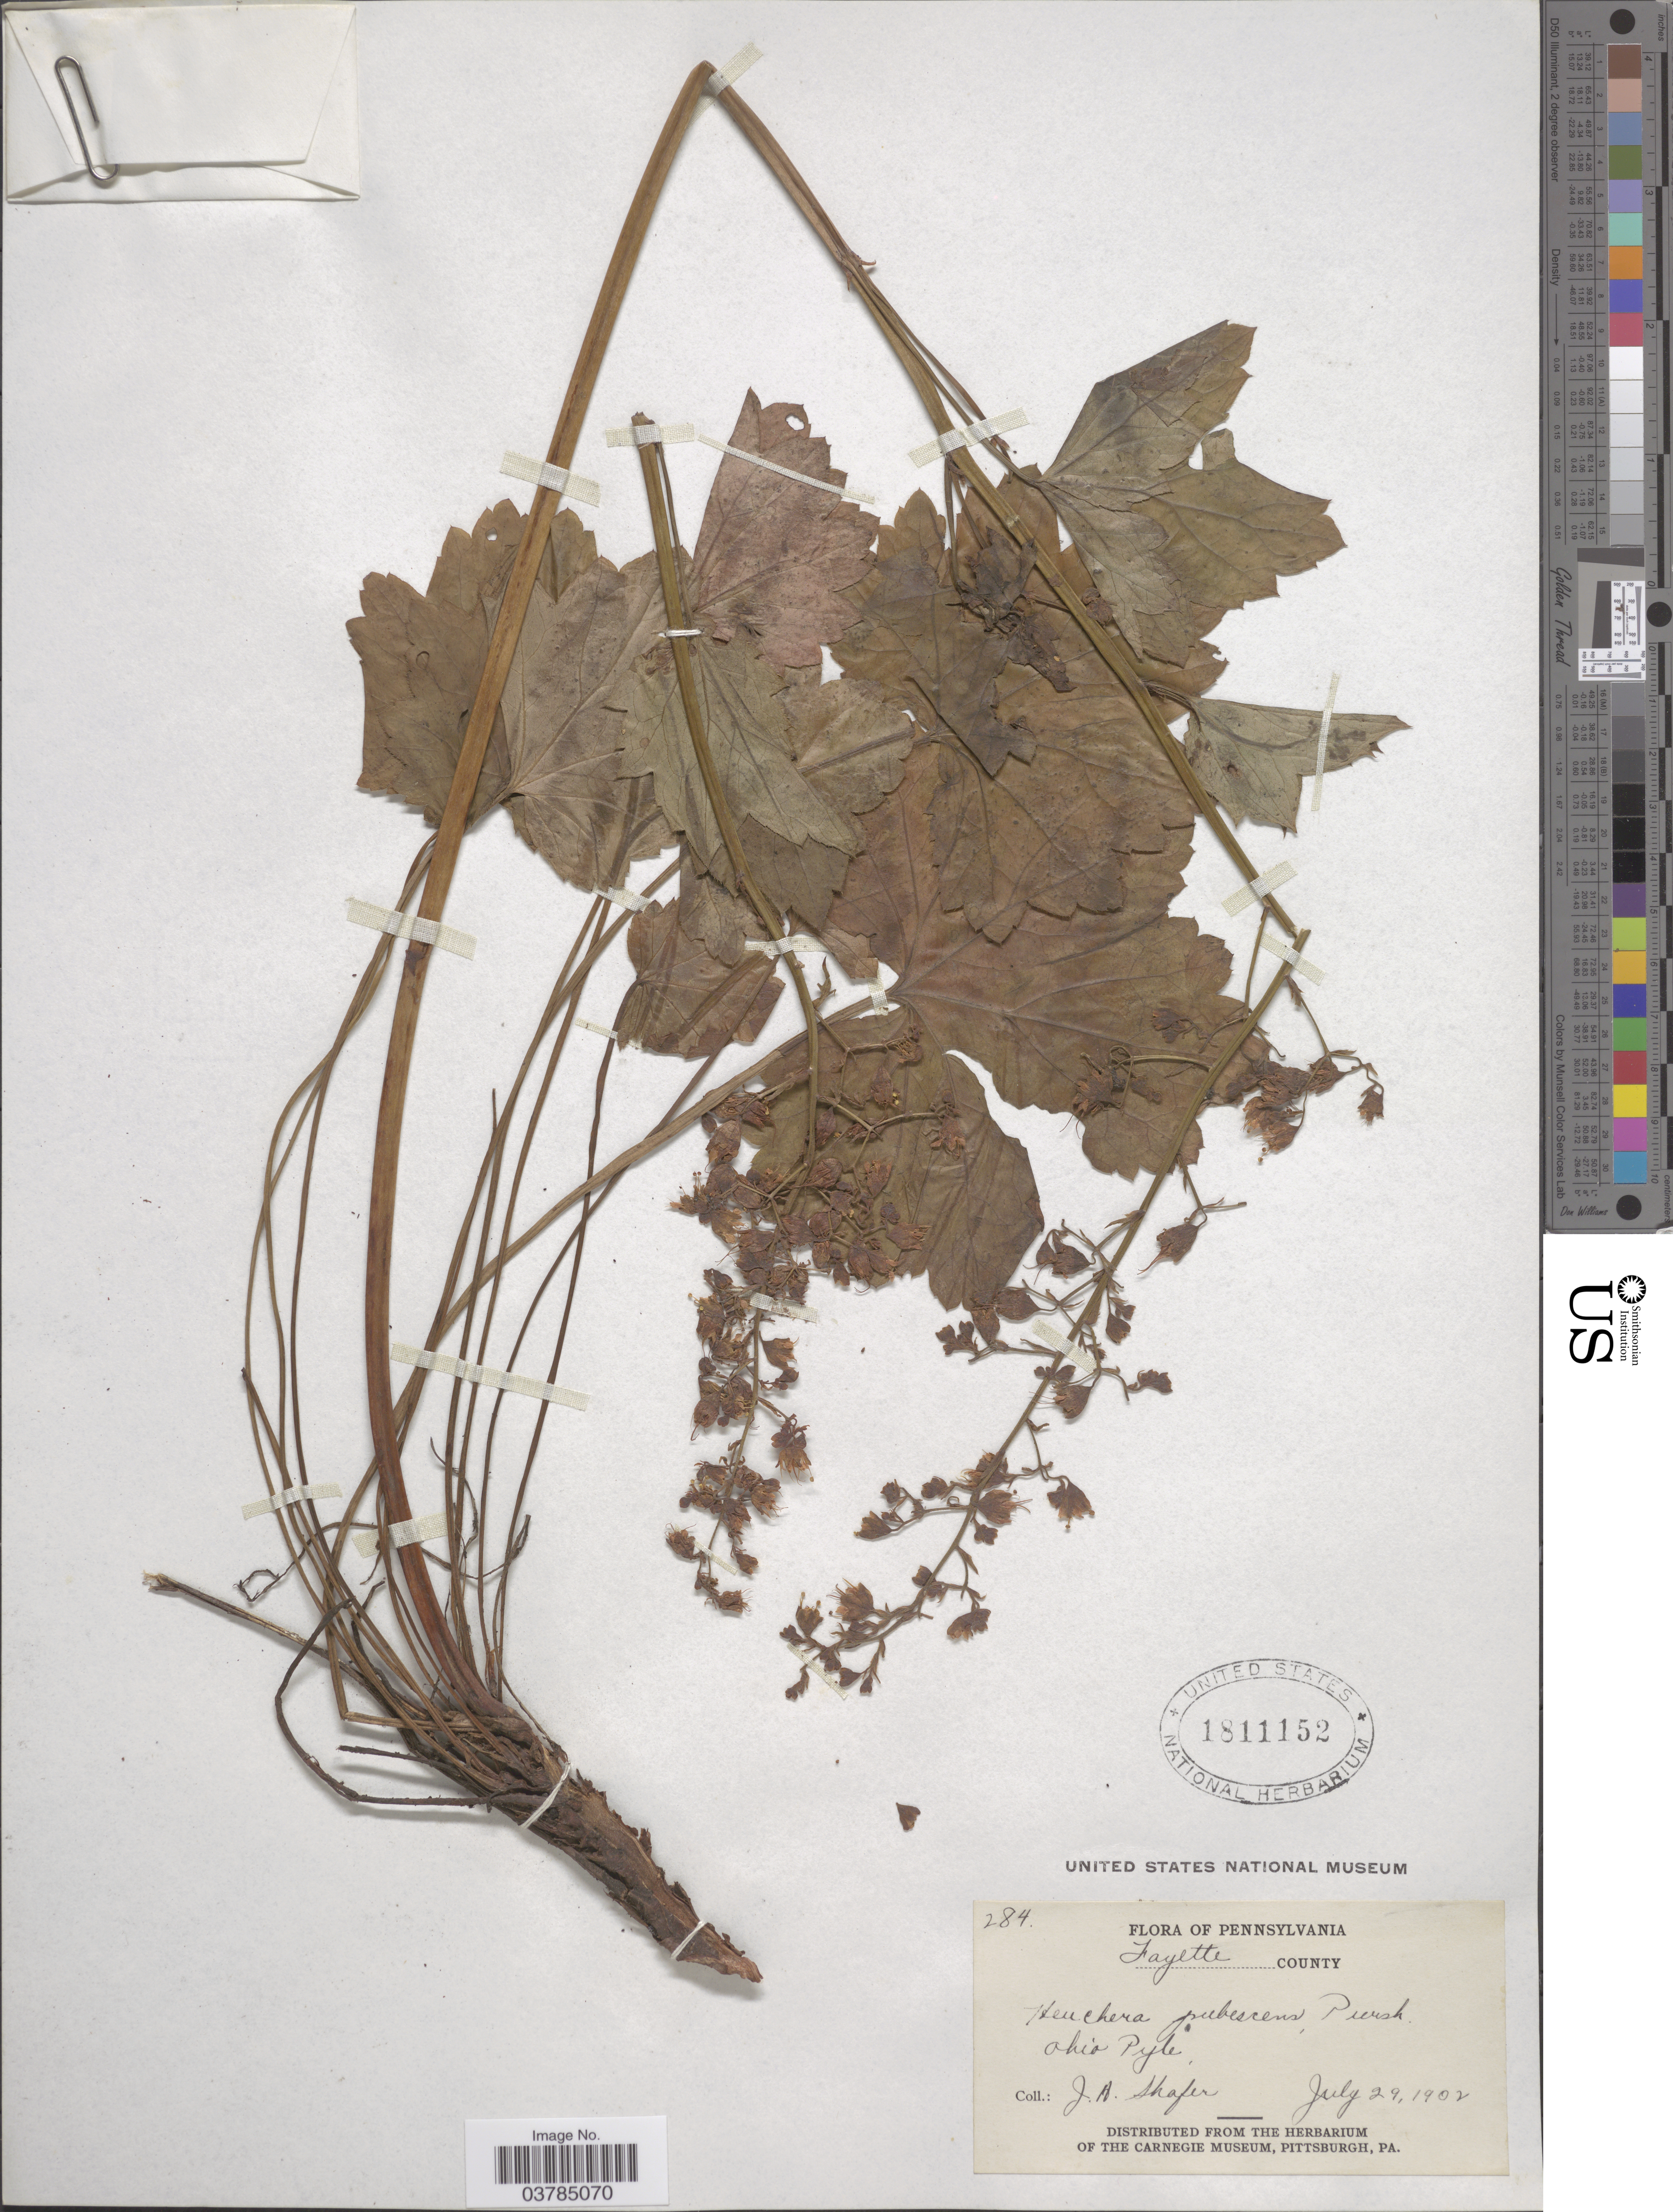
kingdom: Plantae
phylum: Tracheophyta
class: Magnoliopsida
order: Saxifragales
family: Saxifragaceae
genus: Heuchera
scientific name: Heuchera pubescens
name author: Pursh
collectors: J. A. Shafer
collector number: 284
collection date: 1902-07-29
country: United States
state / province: Pennsylvania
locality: Fayette County. Ohio Pyle.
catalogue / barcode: US 1811152